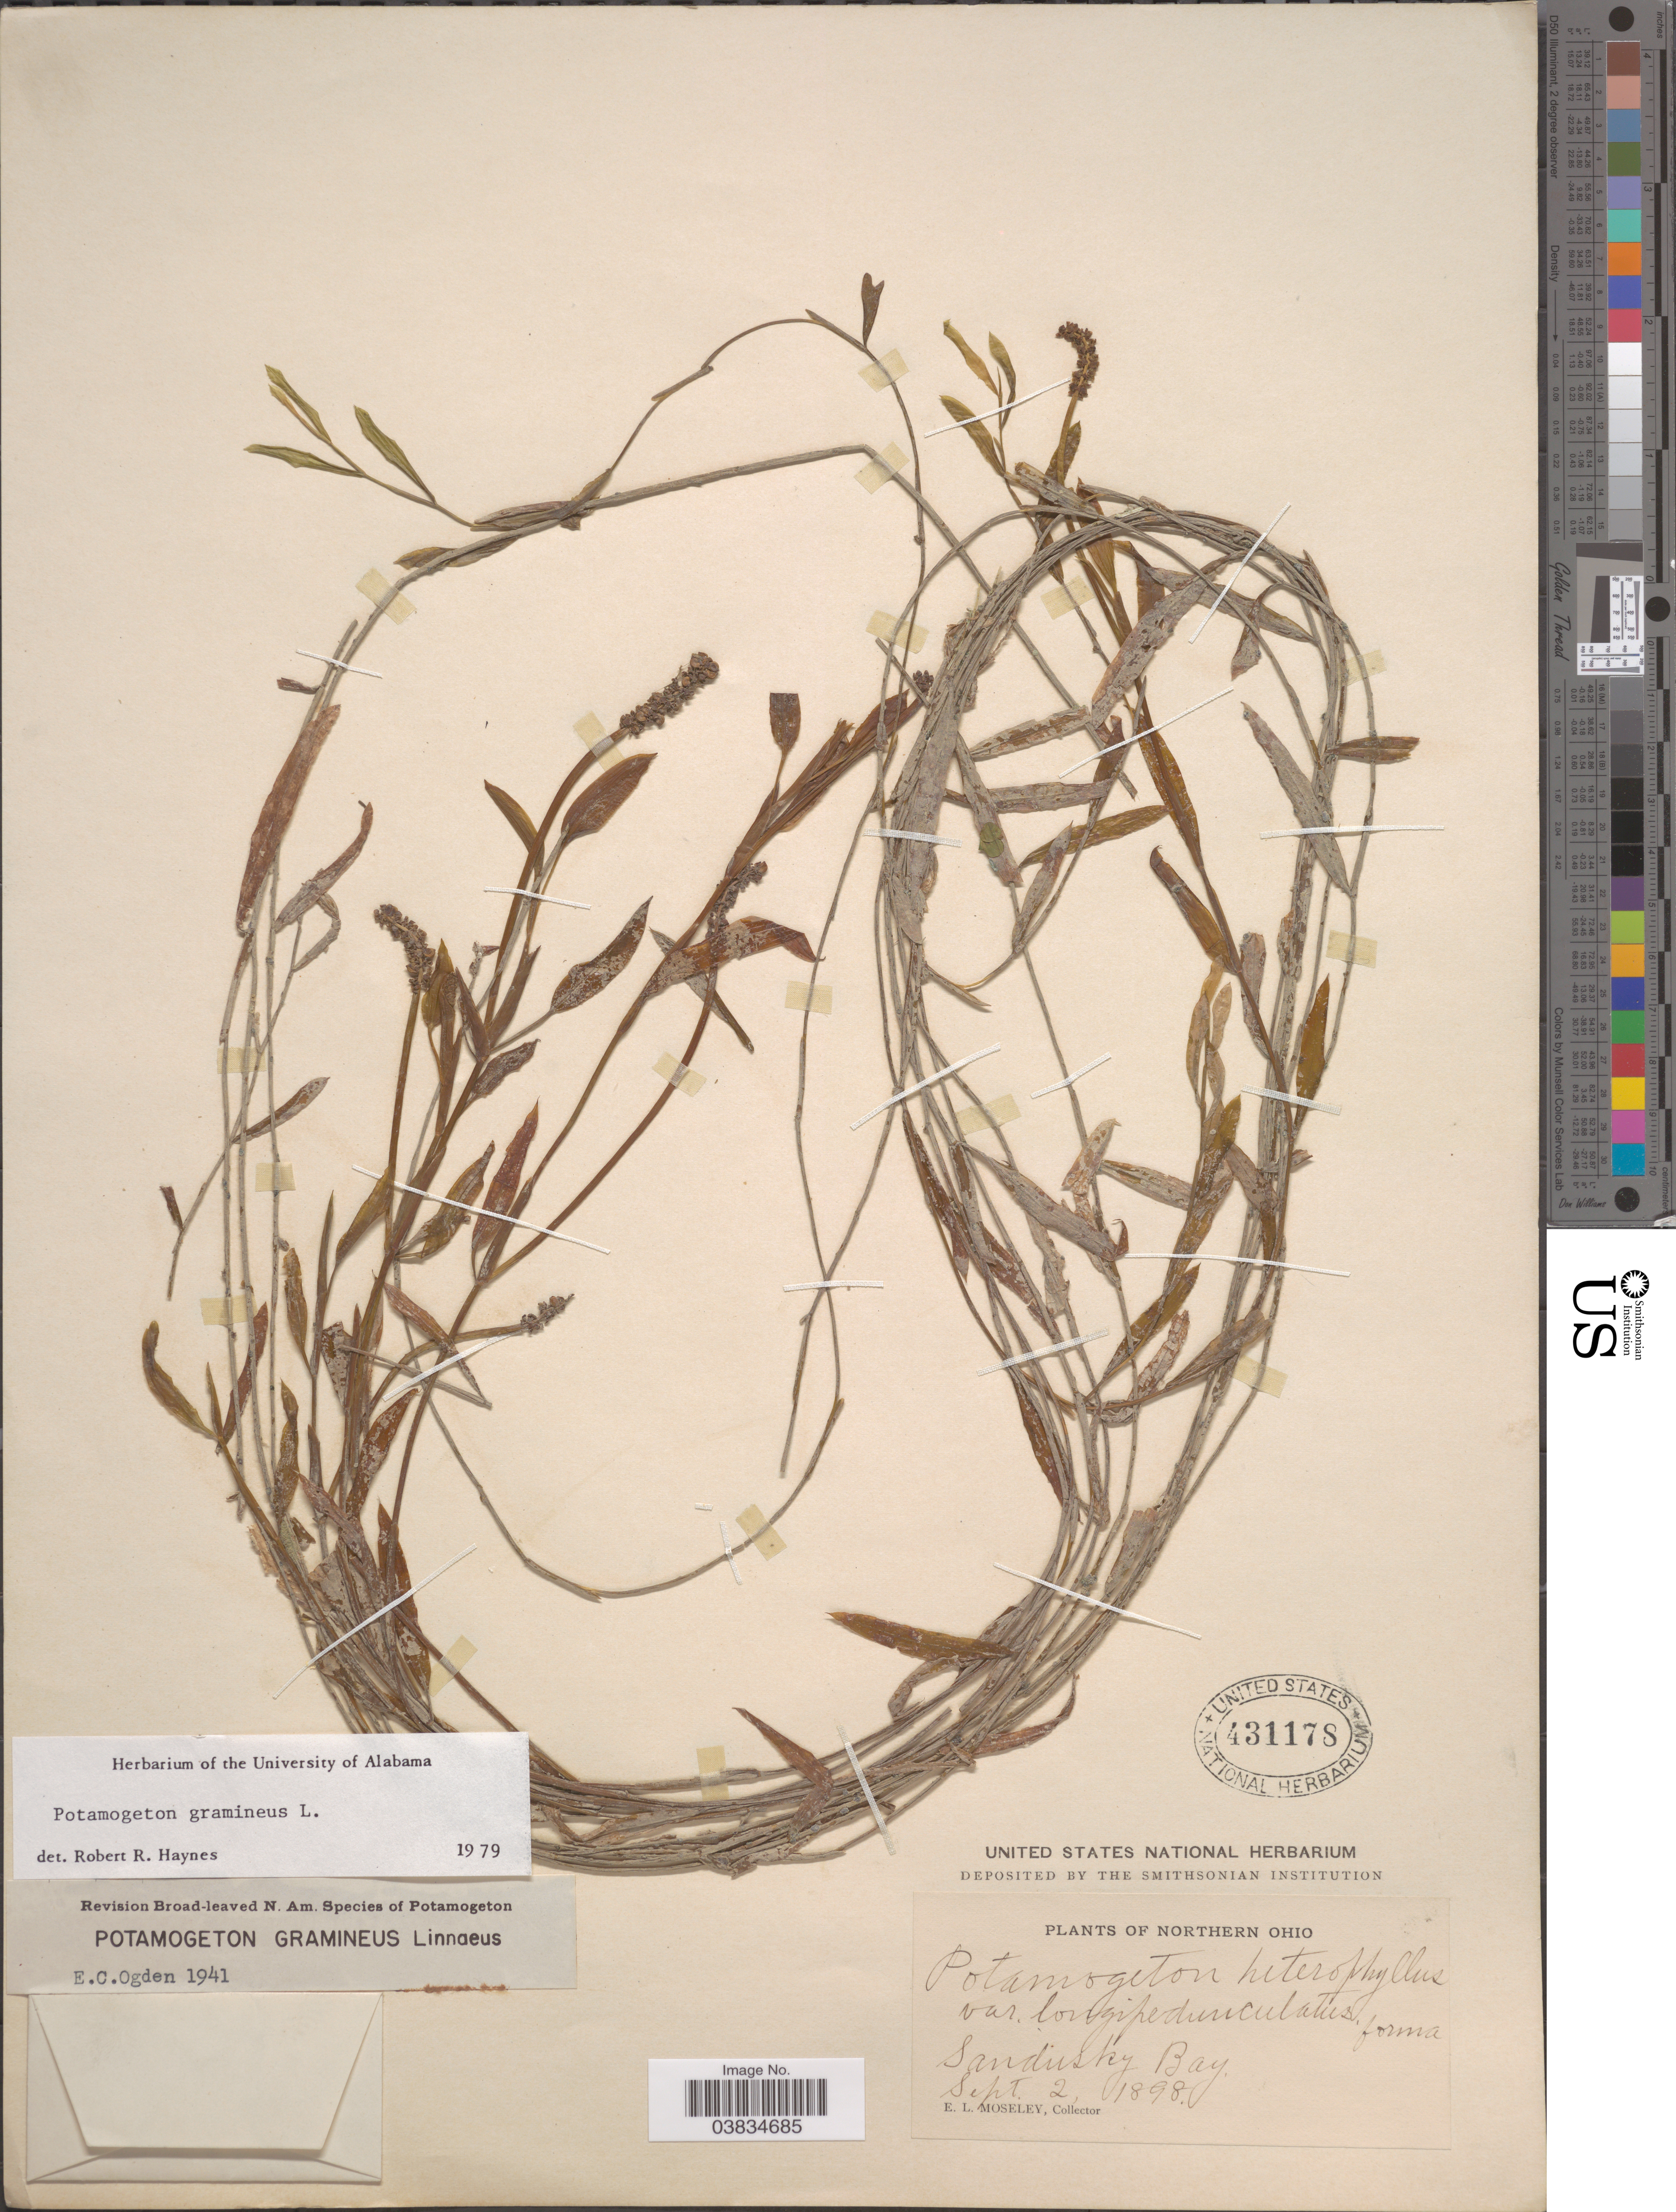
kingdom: Plantae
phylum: Tracheophyta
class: Liliopsida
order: Alismatales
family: Potamogetonaceae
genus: Potamogeton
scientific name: Potamogeton gramineus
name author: L.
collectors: E. Moseley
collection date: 1898-09-02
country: United States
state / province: Ohio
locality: Northern Ohio. Sandusky Bay.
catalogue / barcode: US 431178